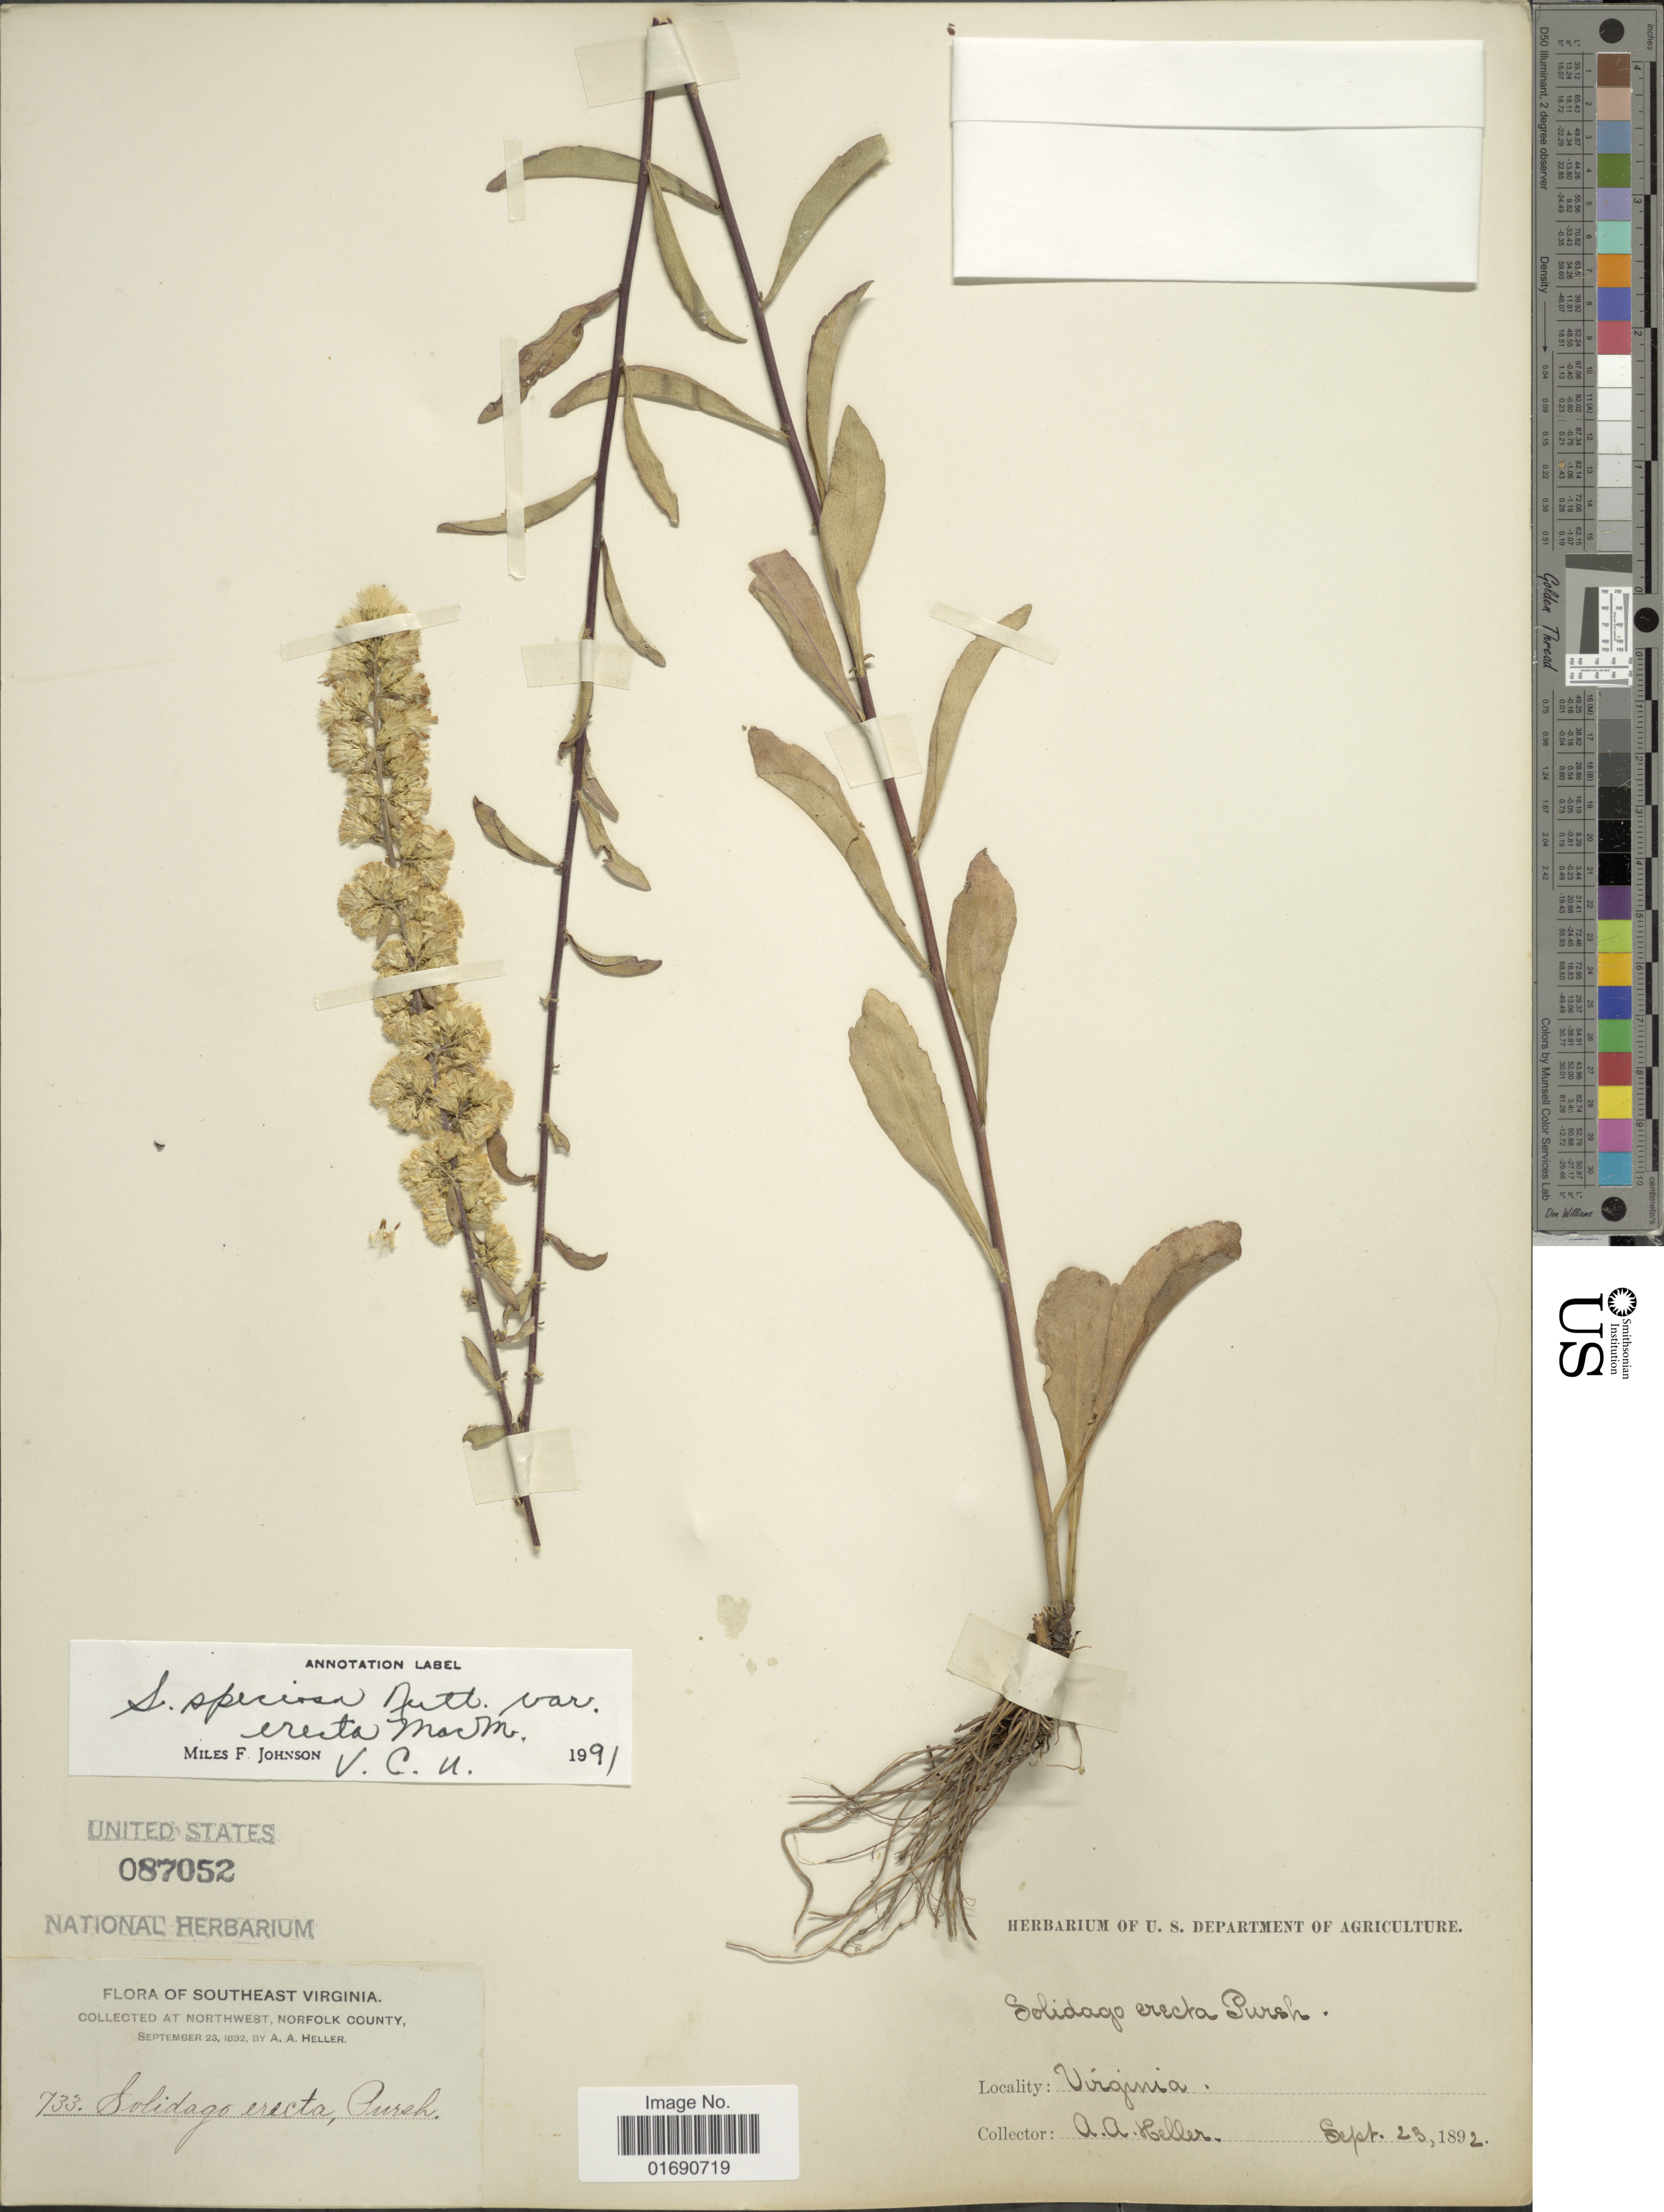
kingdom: Plantae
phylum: Tracheophyta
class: Magnoliopsida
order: Asterales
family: Asteraceae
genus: Solidago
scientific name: Solidago speciosa var. erecta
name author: (Pursh) MacMill.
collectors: A. A. Heller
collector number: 733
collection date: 1892-09-23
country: United States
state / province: Virginia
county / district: City of Norfolk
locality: Southeast Virginia, at Northwest, Norfolk County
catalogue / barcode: US 87052